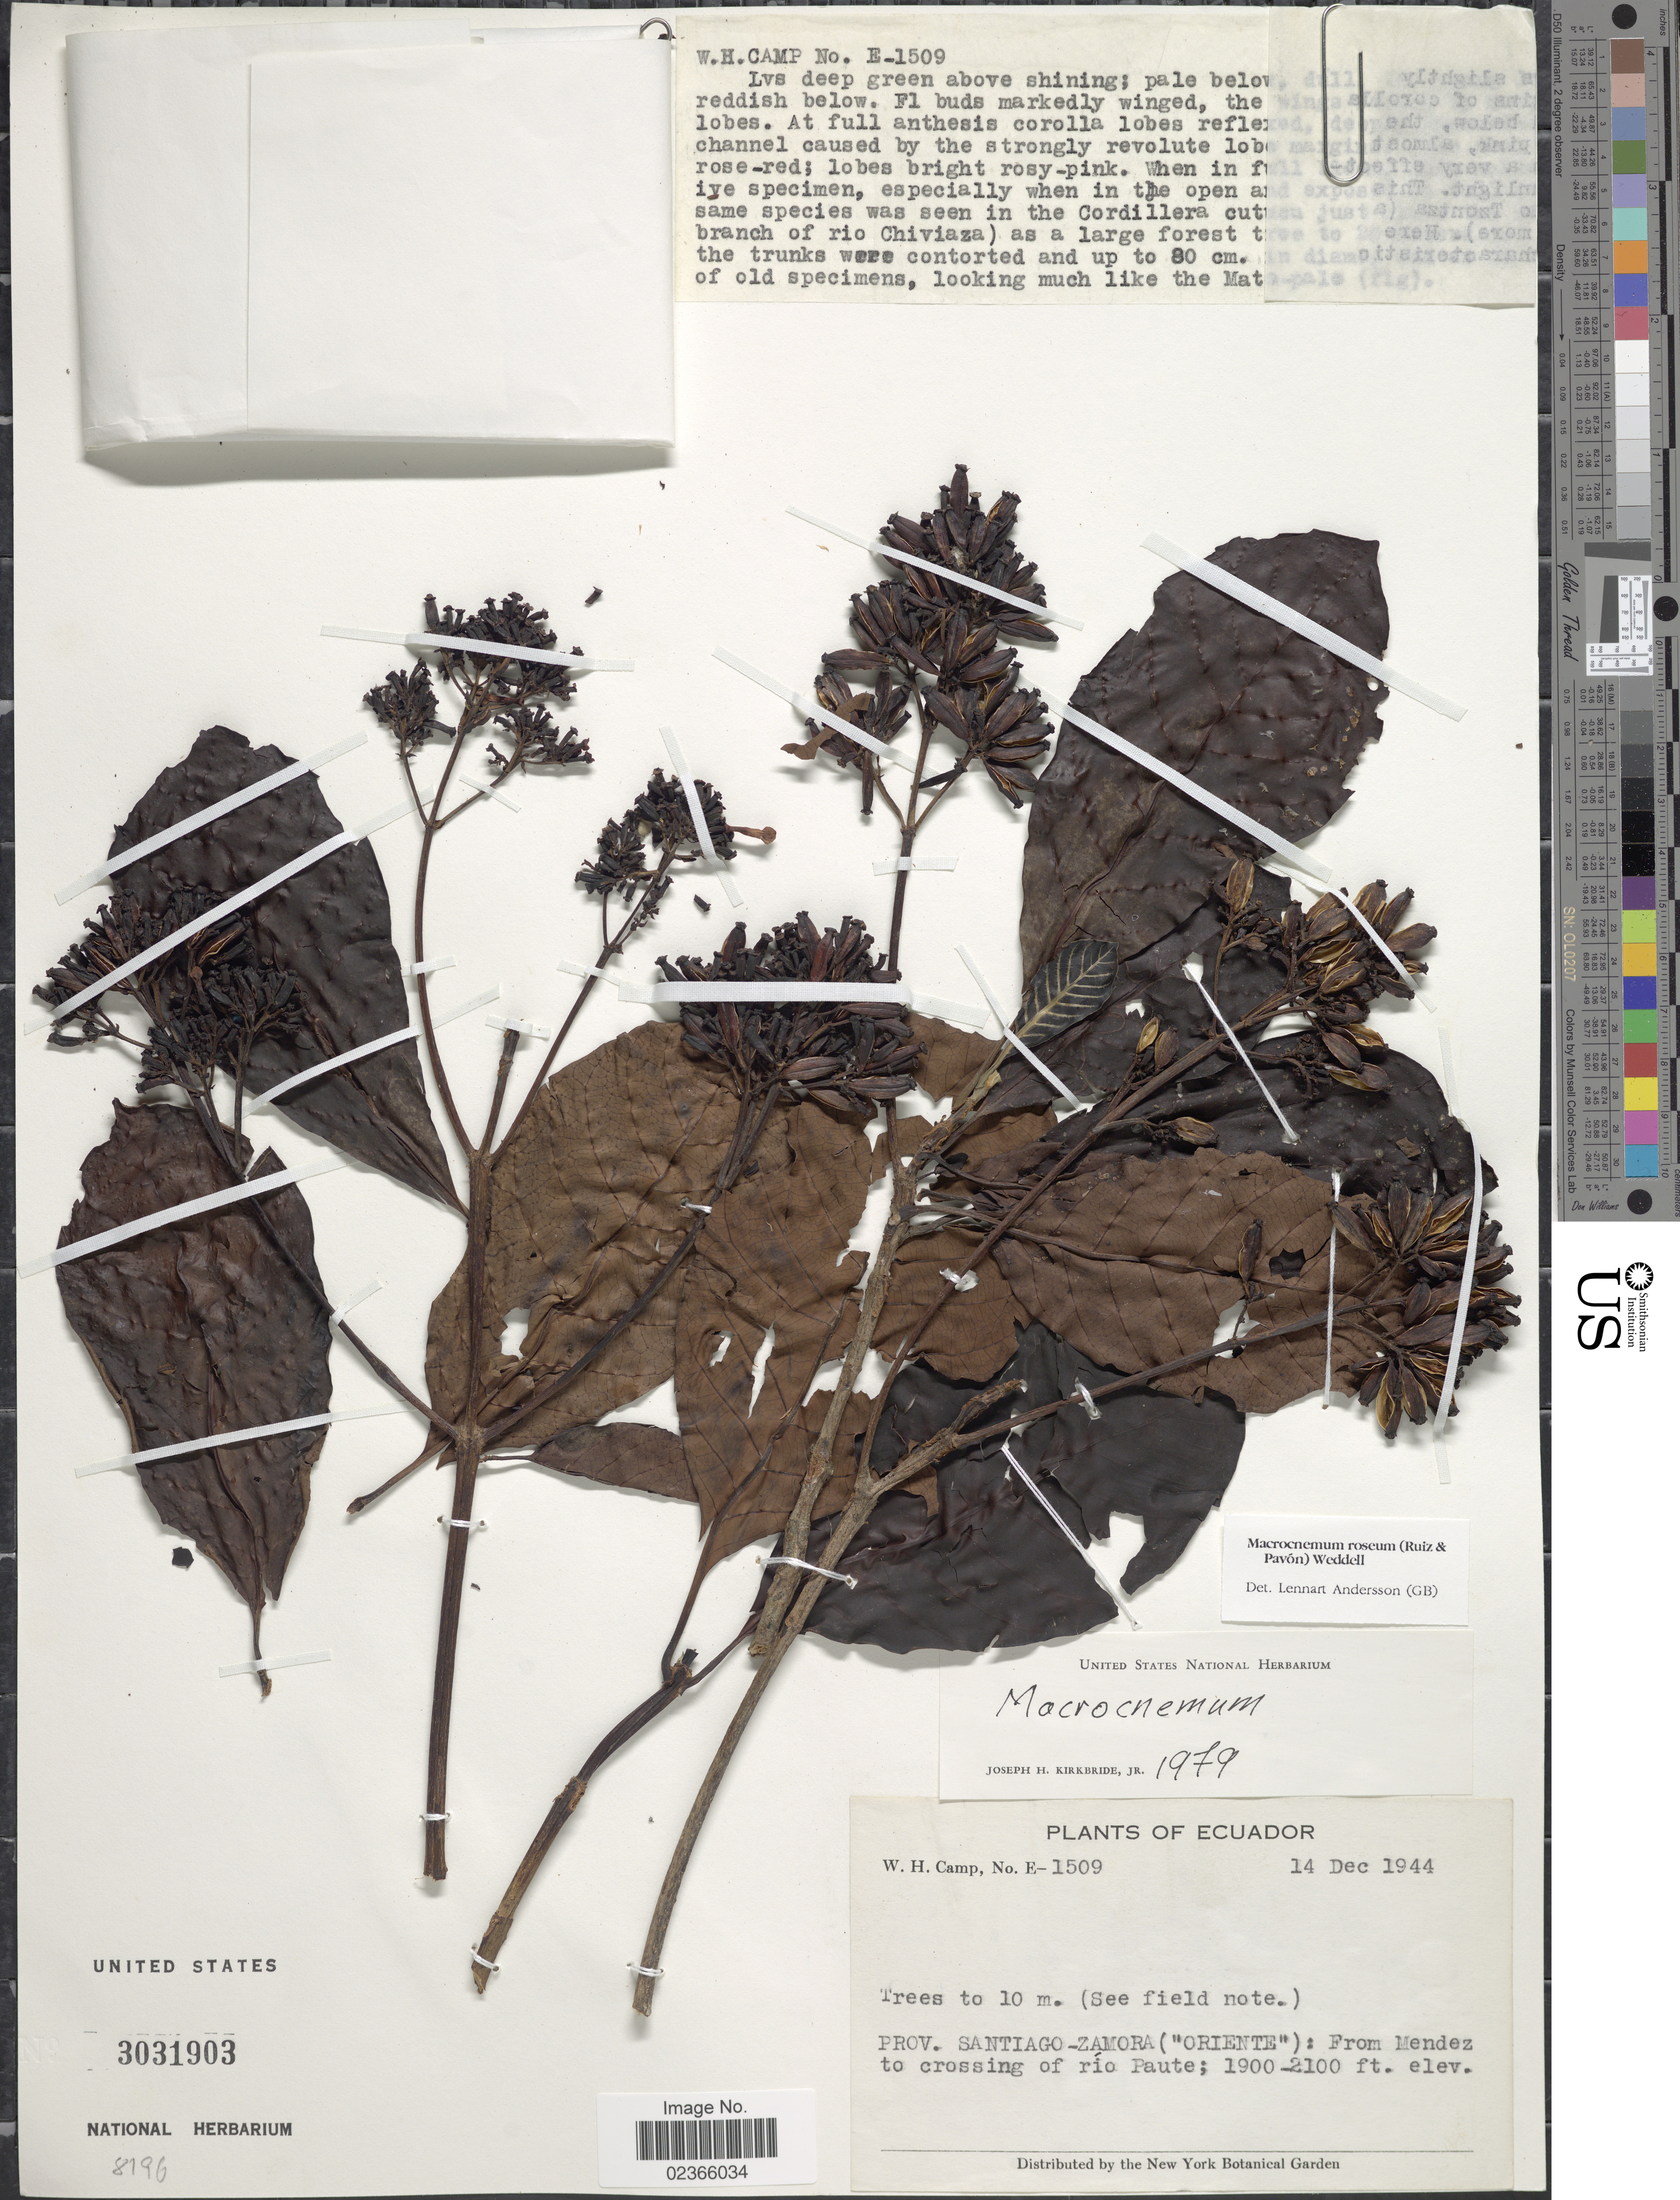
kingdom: Plantae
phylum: Tracheophyta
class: Magnoliopsida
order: Gentianales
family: Rubiaceae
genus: Macrocnemum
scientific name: Macrocnemum roseum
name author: Wedd.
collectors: W. H. Camp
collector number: E-1509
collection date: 1944-12-14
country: Ecuador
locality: Prov. Santiago-Zamora ("Oriente"): from Mendez to crossing of rio Paute.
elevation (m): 579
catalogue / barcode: US 3031903